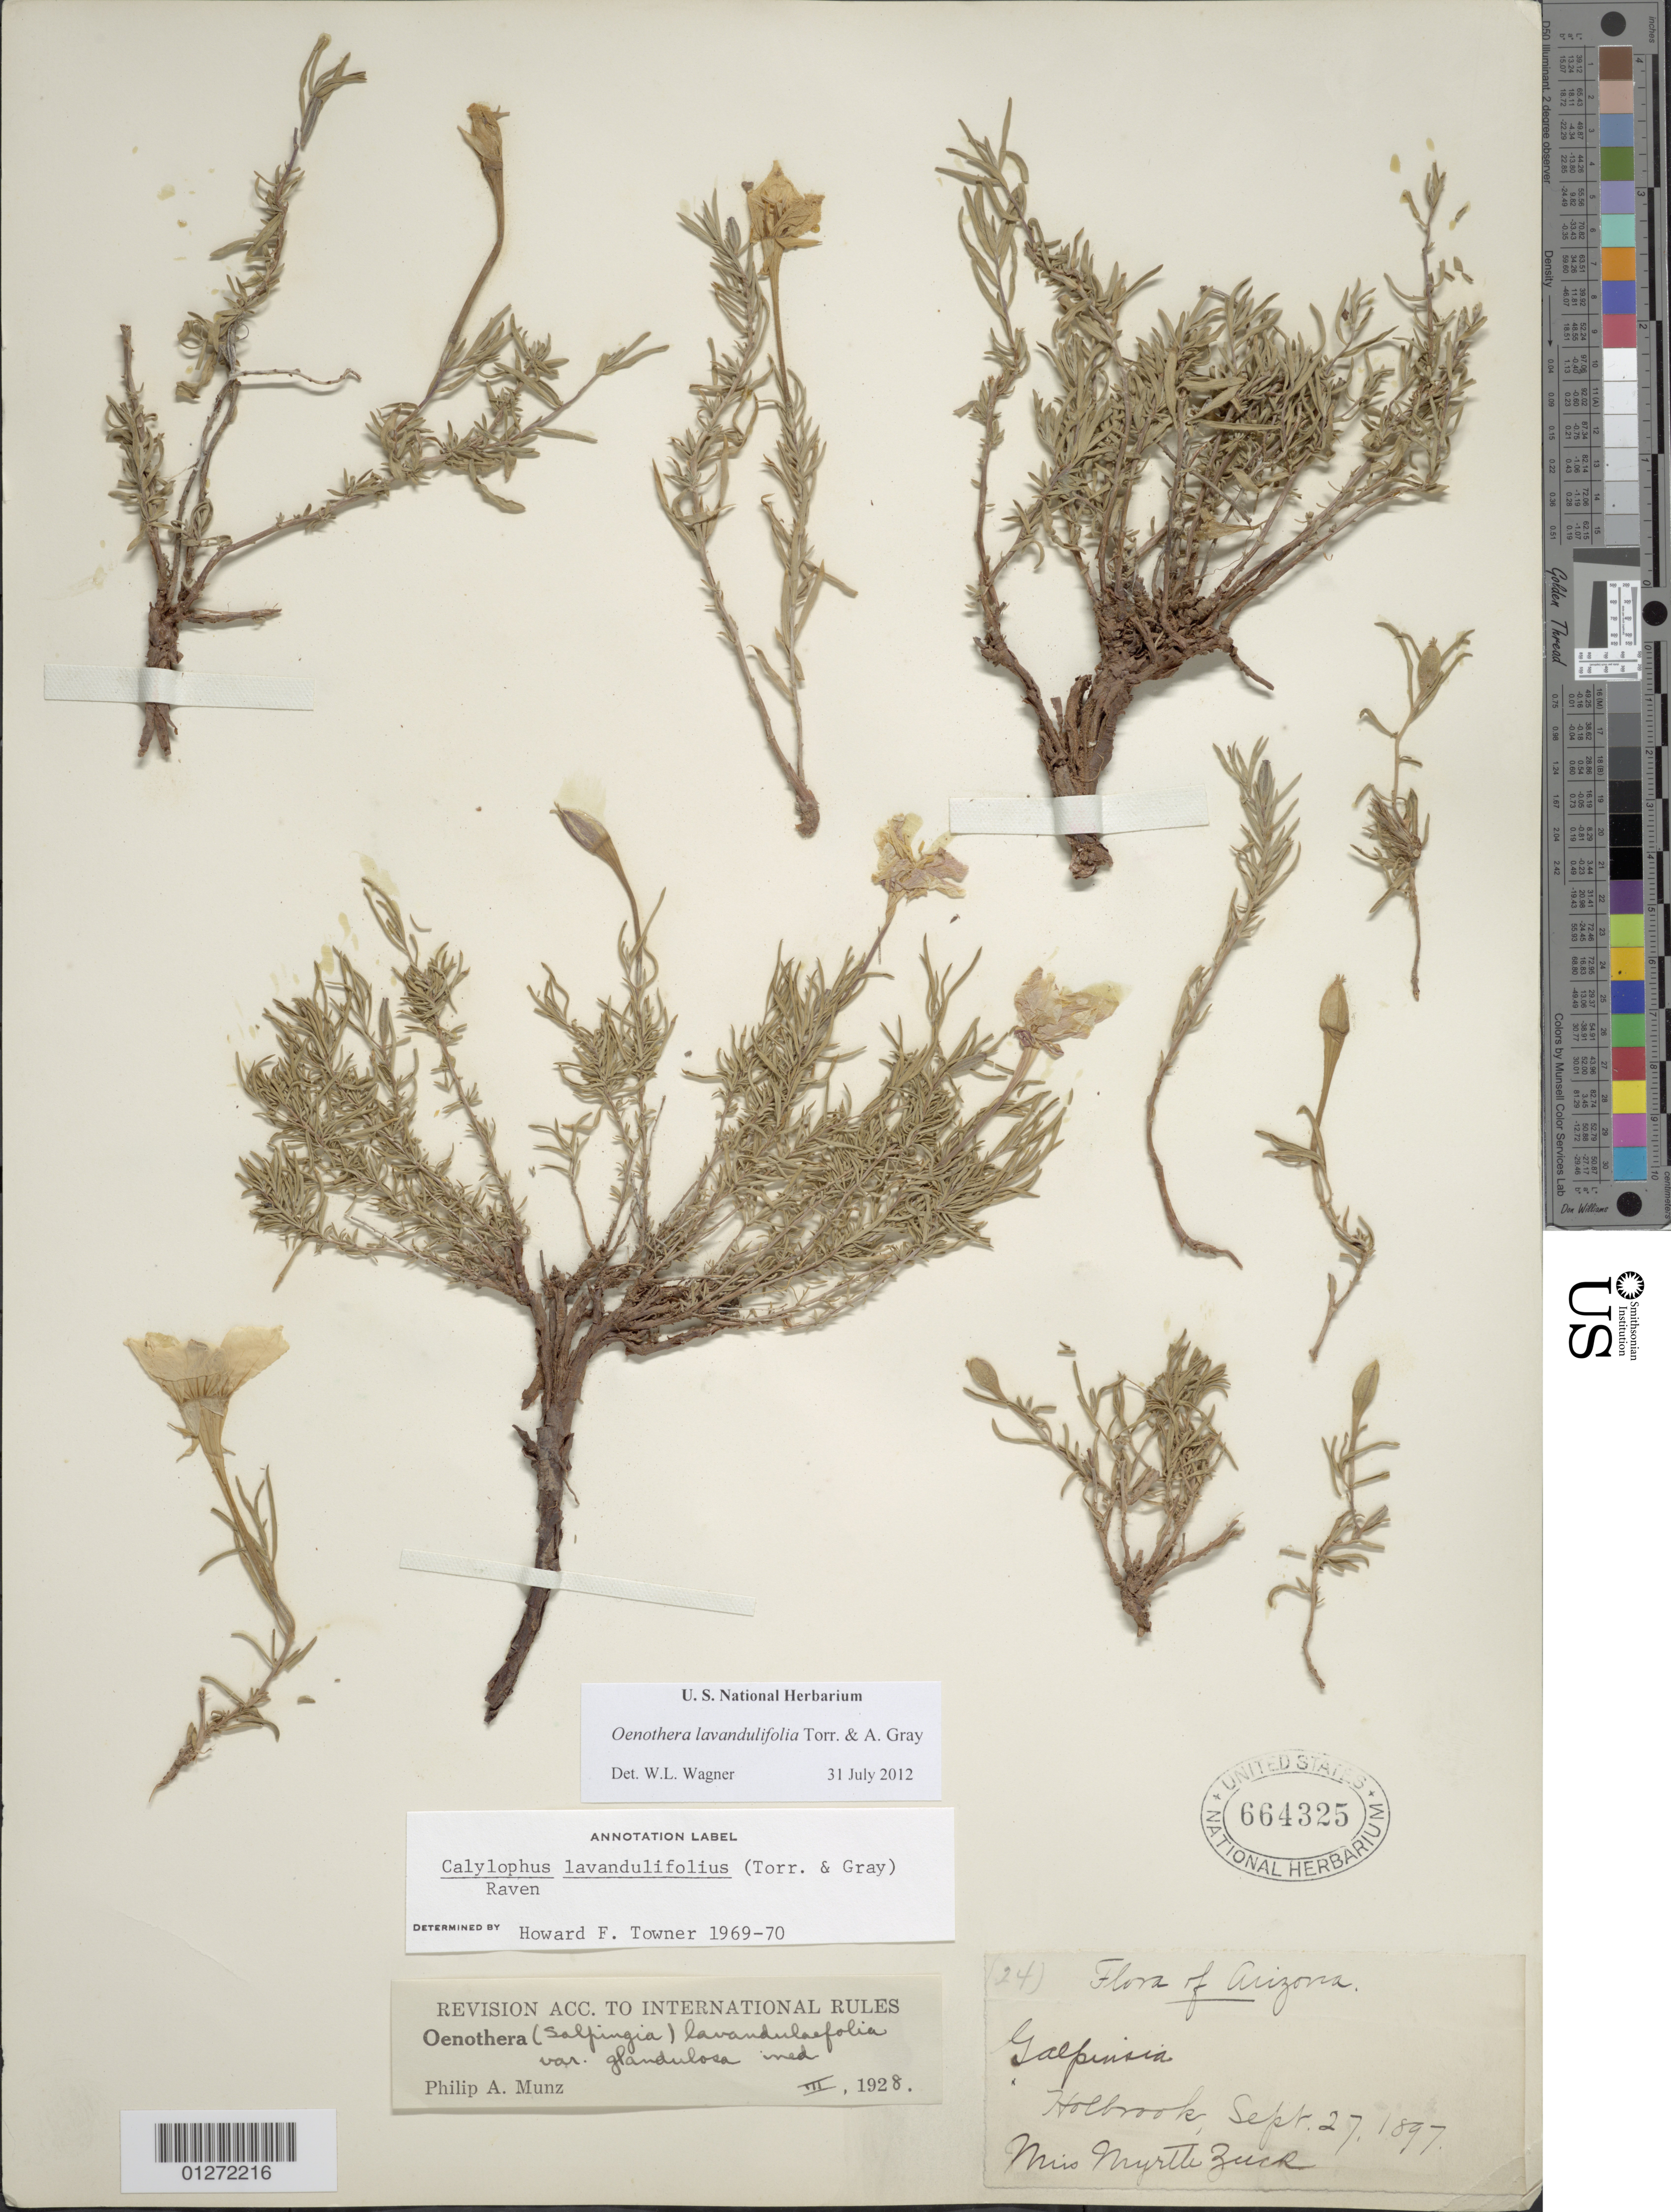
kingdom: Plantae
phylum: Tracheophyta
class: Magnoliopsida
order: Myrtales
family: Onagraceae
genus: Oenothera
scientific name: Oenothera lavandulifolia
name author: Torr. & A. Gray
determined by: Wagner, W. L., (BOT), Smithsonian Institution - National Museum of Natural History (UNITED STATES)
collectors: M. Zuck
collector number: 24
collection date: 1897-09-27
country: United States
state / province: Arizona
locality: Holbrook.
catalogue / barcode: US 664325